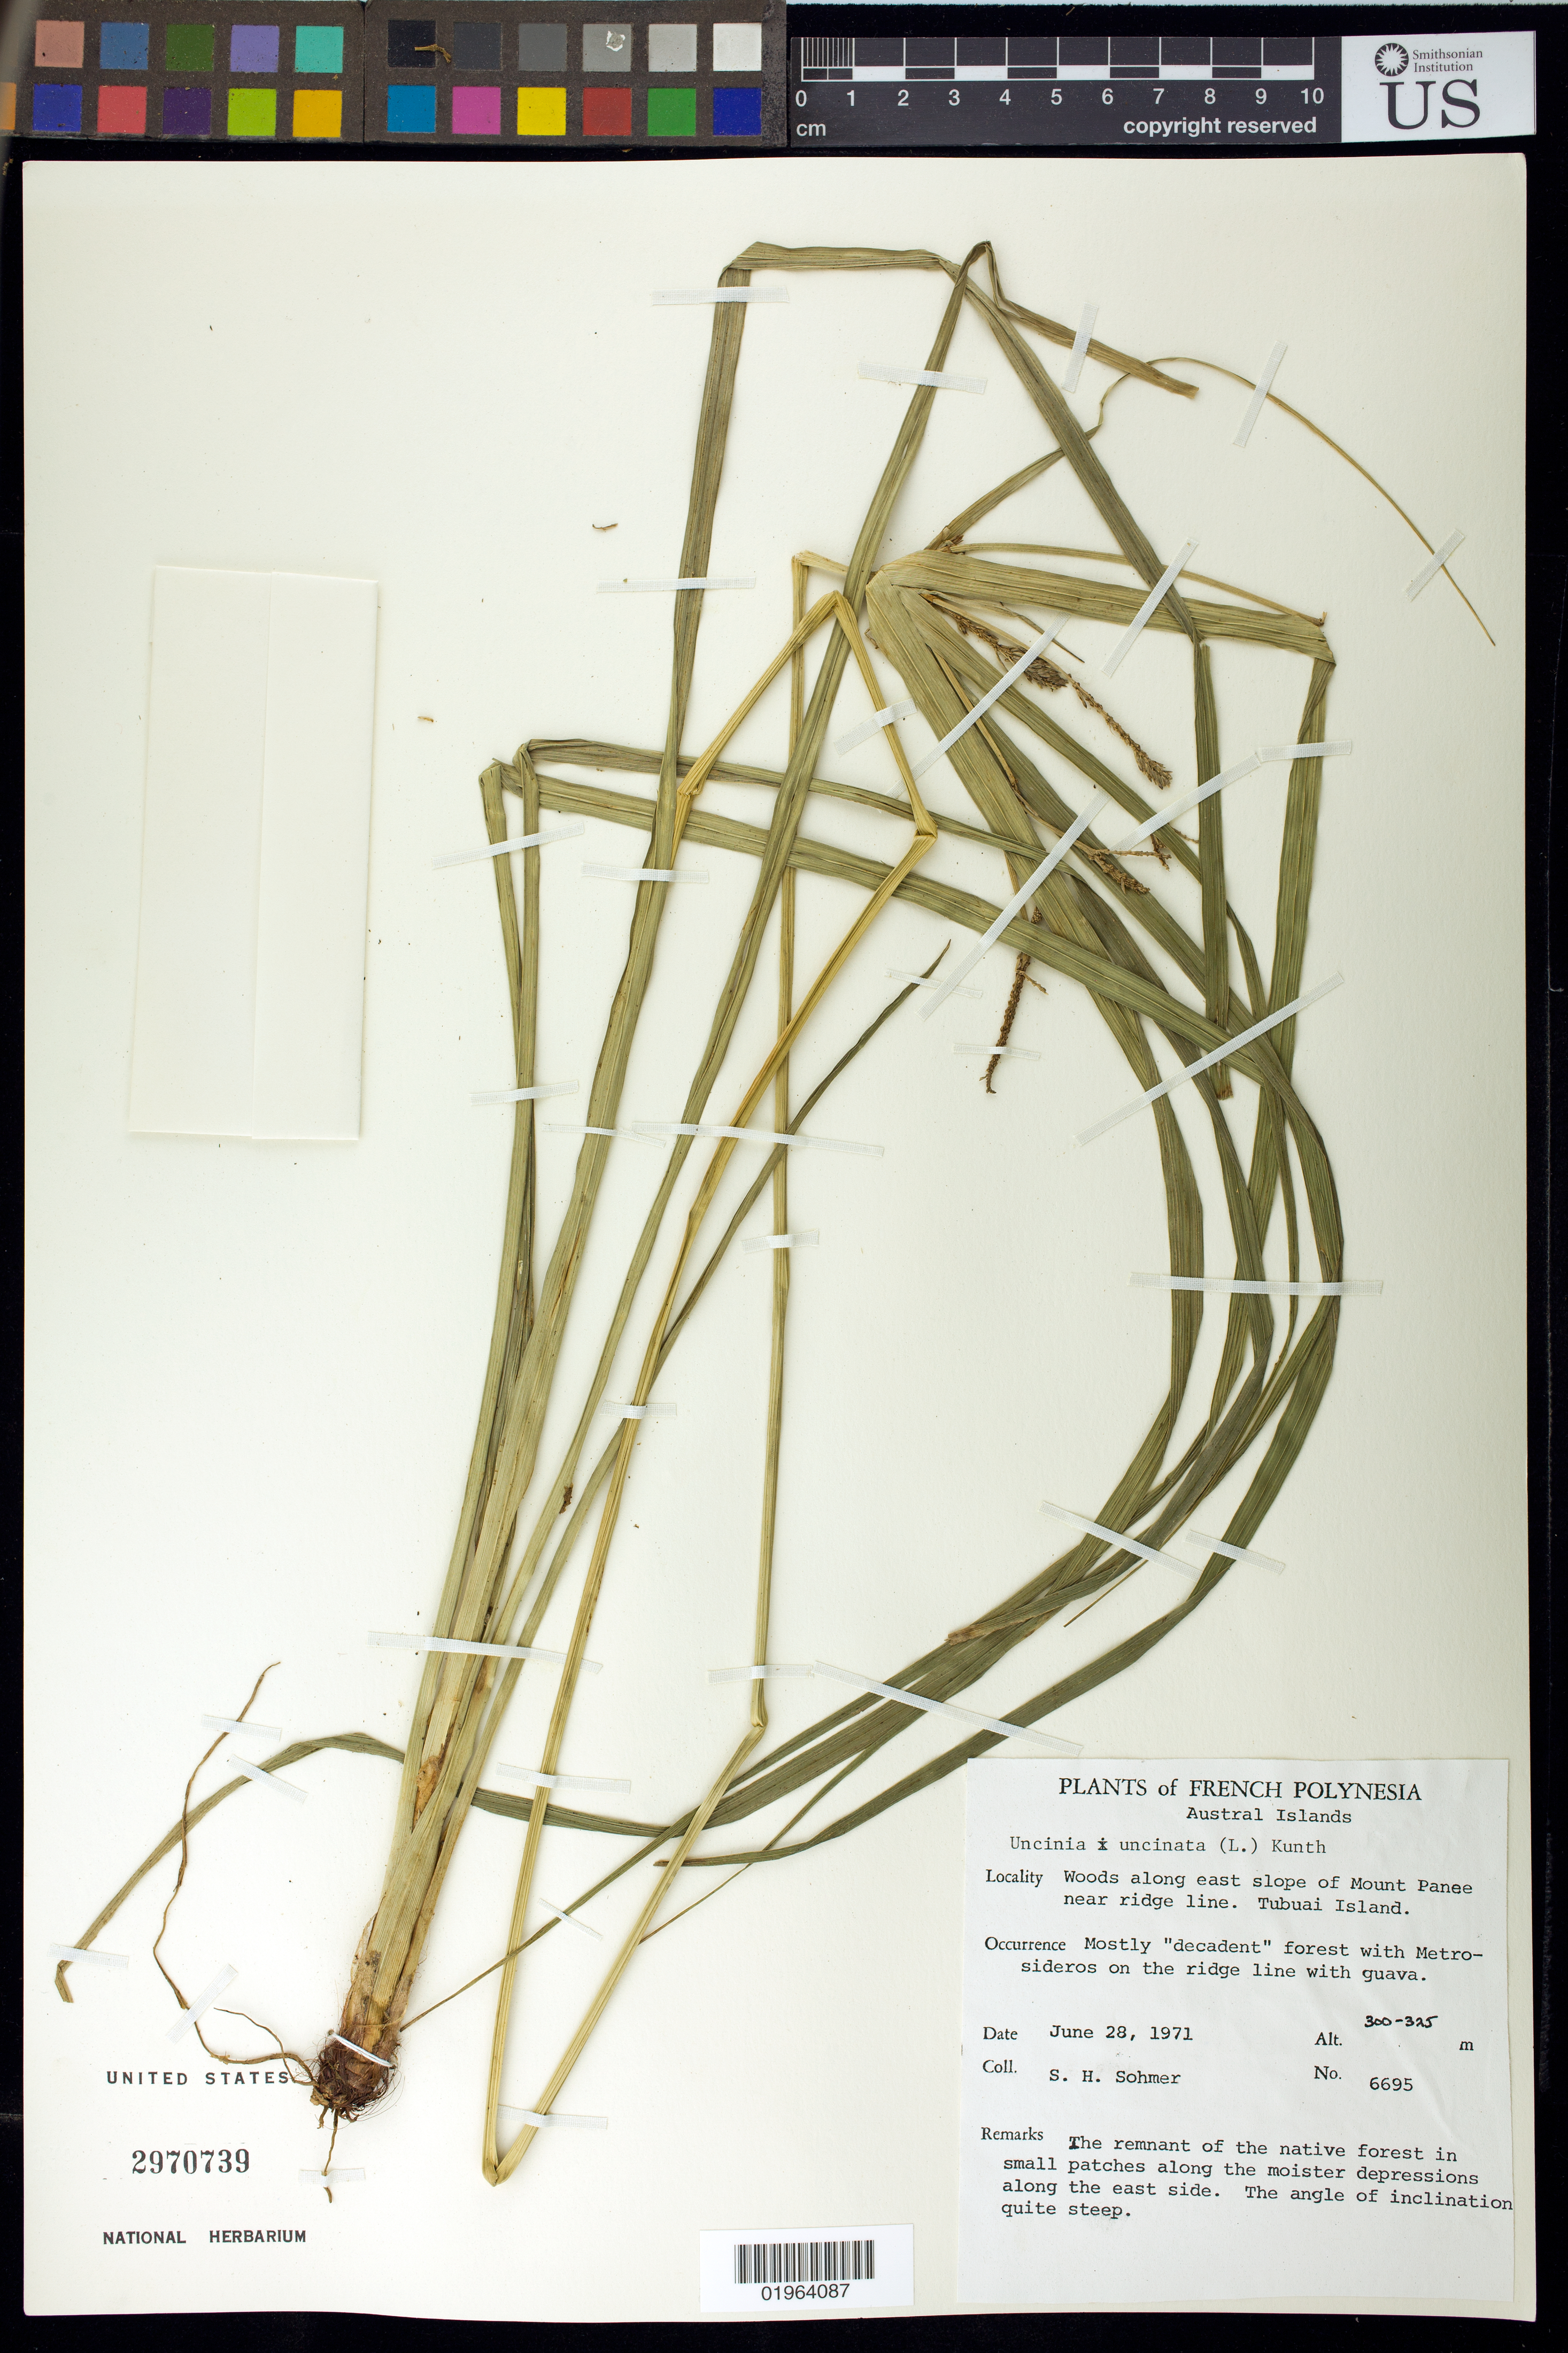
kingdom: Plantae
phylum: Tracheophyta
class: Liliopsida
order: Poales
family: Cyperaceae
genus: Cyperus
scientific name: Cyperus sp.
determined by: Strong, Mark T., (BOT), Smithsonian Institution - National Museum of Natural History (UNITED STATES)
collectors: S. H. Sohmer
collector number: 6695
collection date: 1971-06-28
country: French Polynesia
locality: Austral Islands, Woods along east slope of Mount Panee near ridge line, Tubai Island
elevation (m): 300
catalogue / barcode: US 2970739